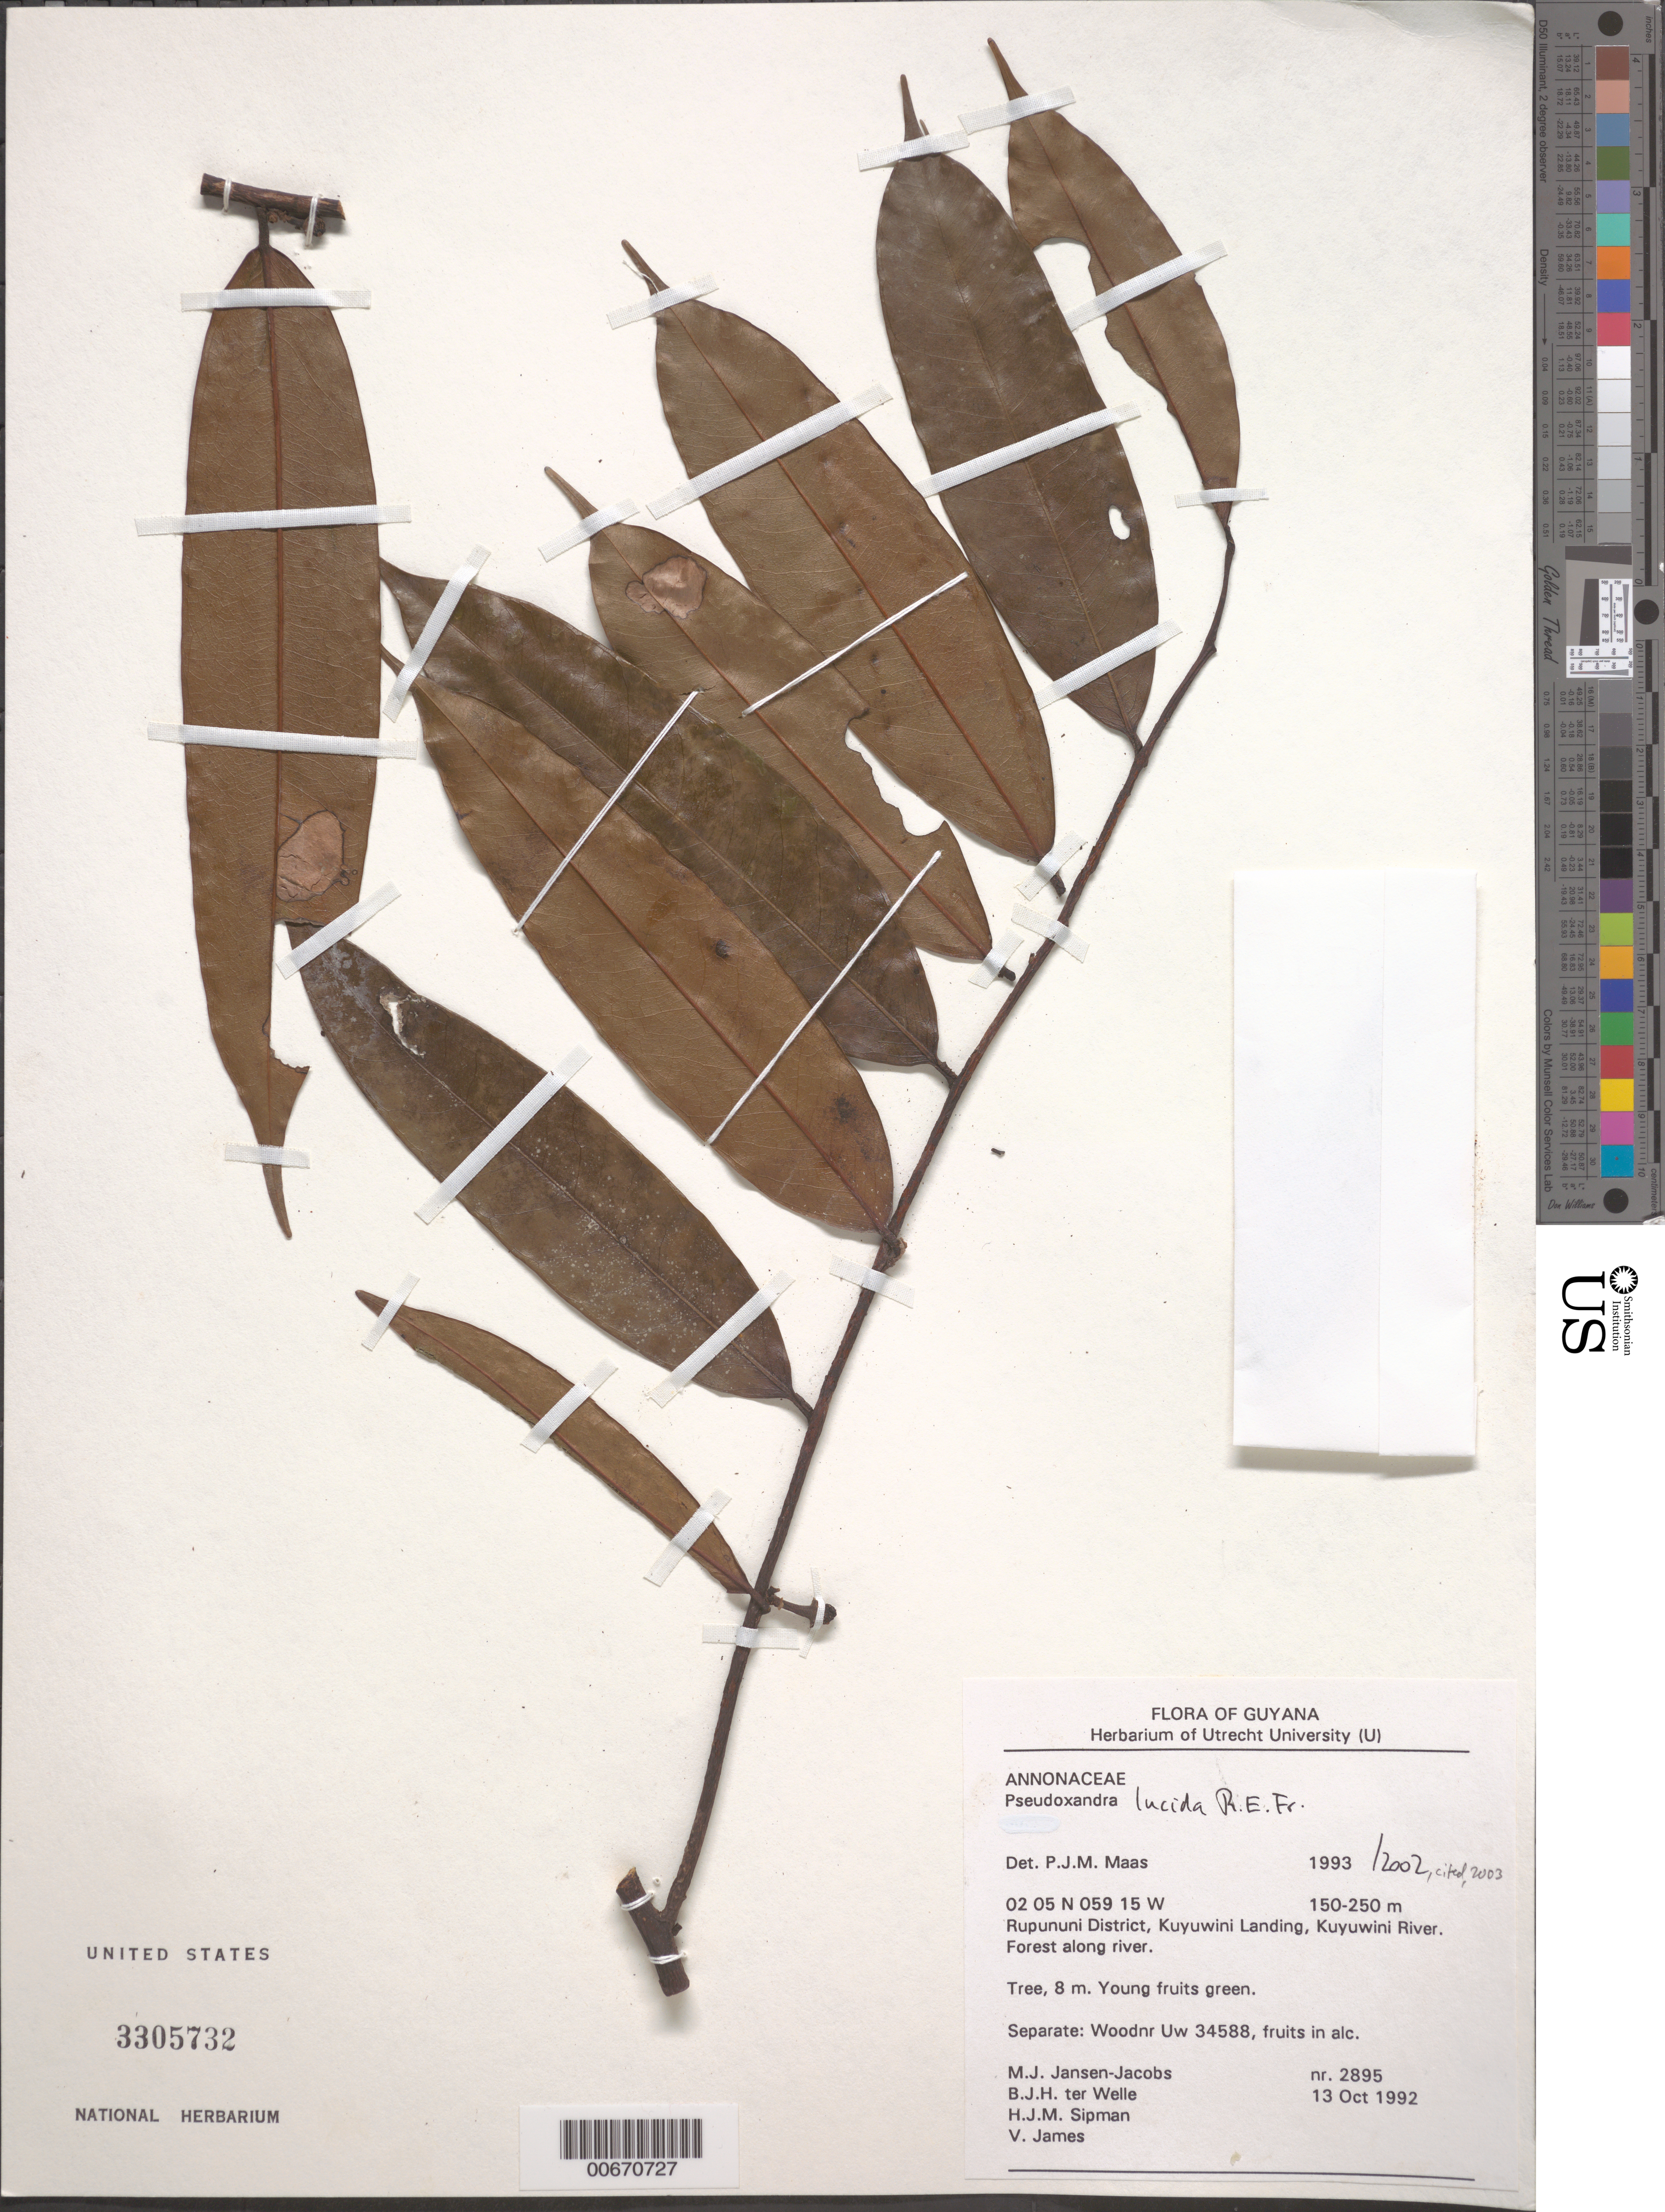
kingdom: Plantae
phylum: Tracheophyta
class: Magnoliopsida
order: Magnoliales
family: Annonaceae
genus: Pseudoxandra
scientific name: Pseudoxandra lucida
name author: R.E. Fr.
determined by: Maas, Paul J. M.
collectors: M. J. Jansen-Jacobs, B. Welle, H. J. M. Sipman & V. James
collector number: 2895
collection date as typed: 13-Oct-92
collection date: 1992-10-13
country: Guyana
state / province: U. Takutu-U. Essequibo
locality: Kuyuwini Landing, Kuyuwini River, Rupununi District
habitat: Forest along river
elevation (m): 150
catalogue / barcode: US 3305732